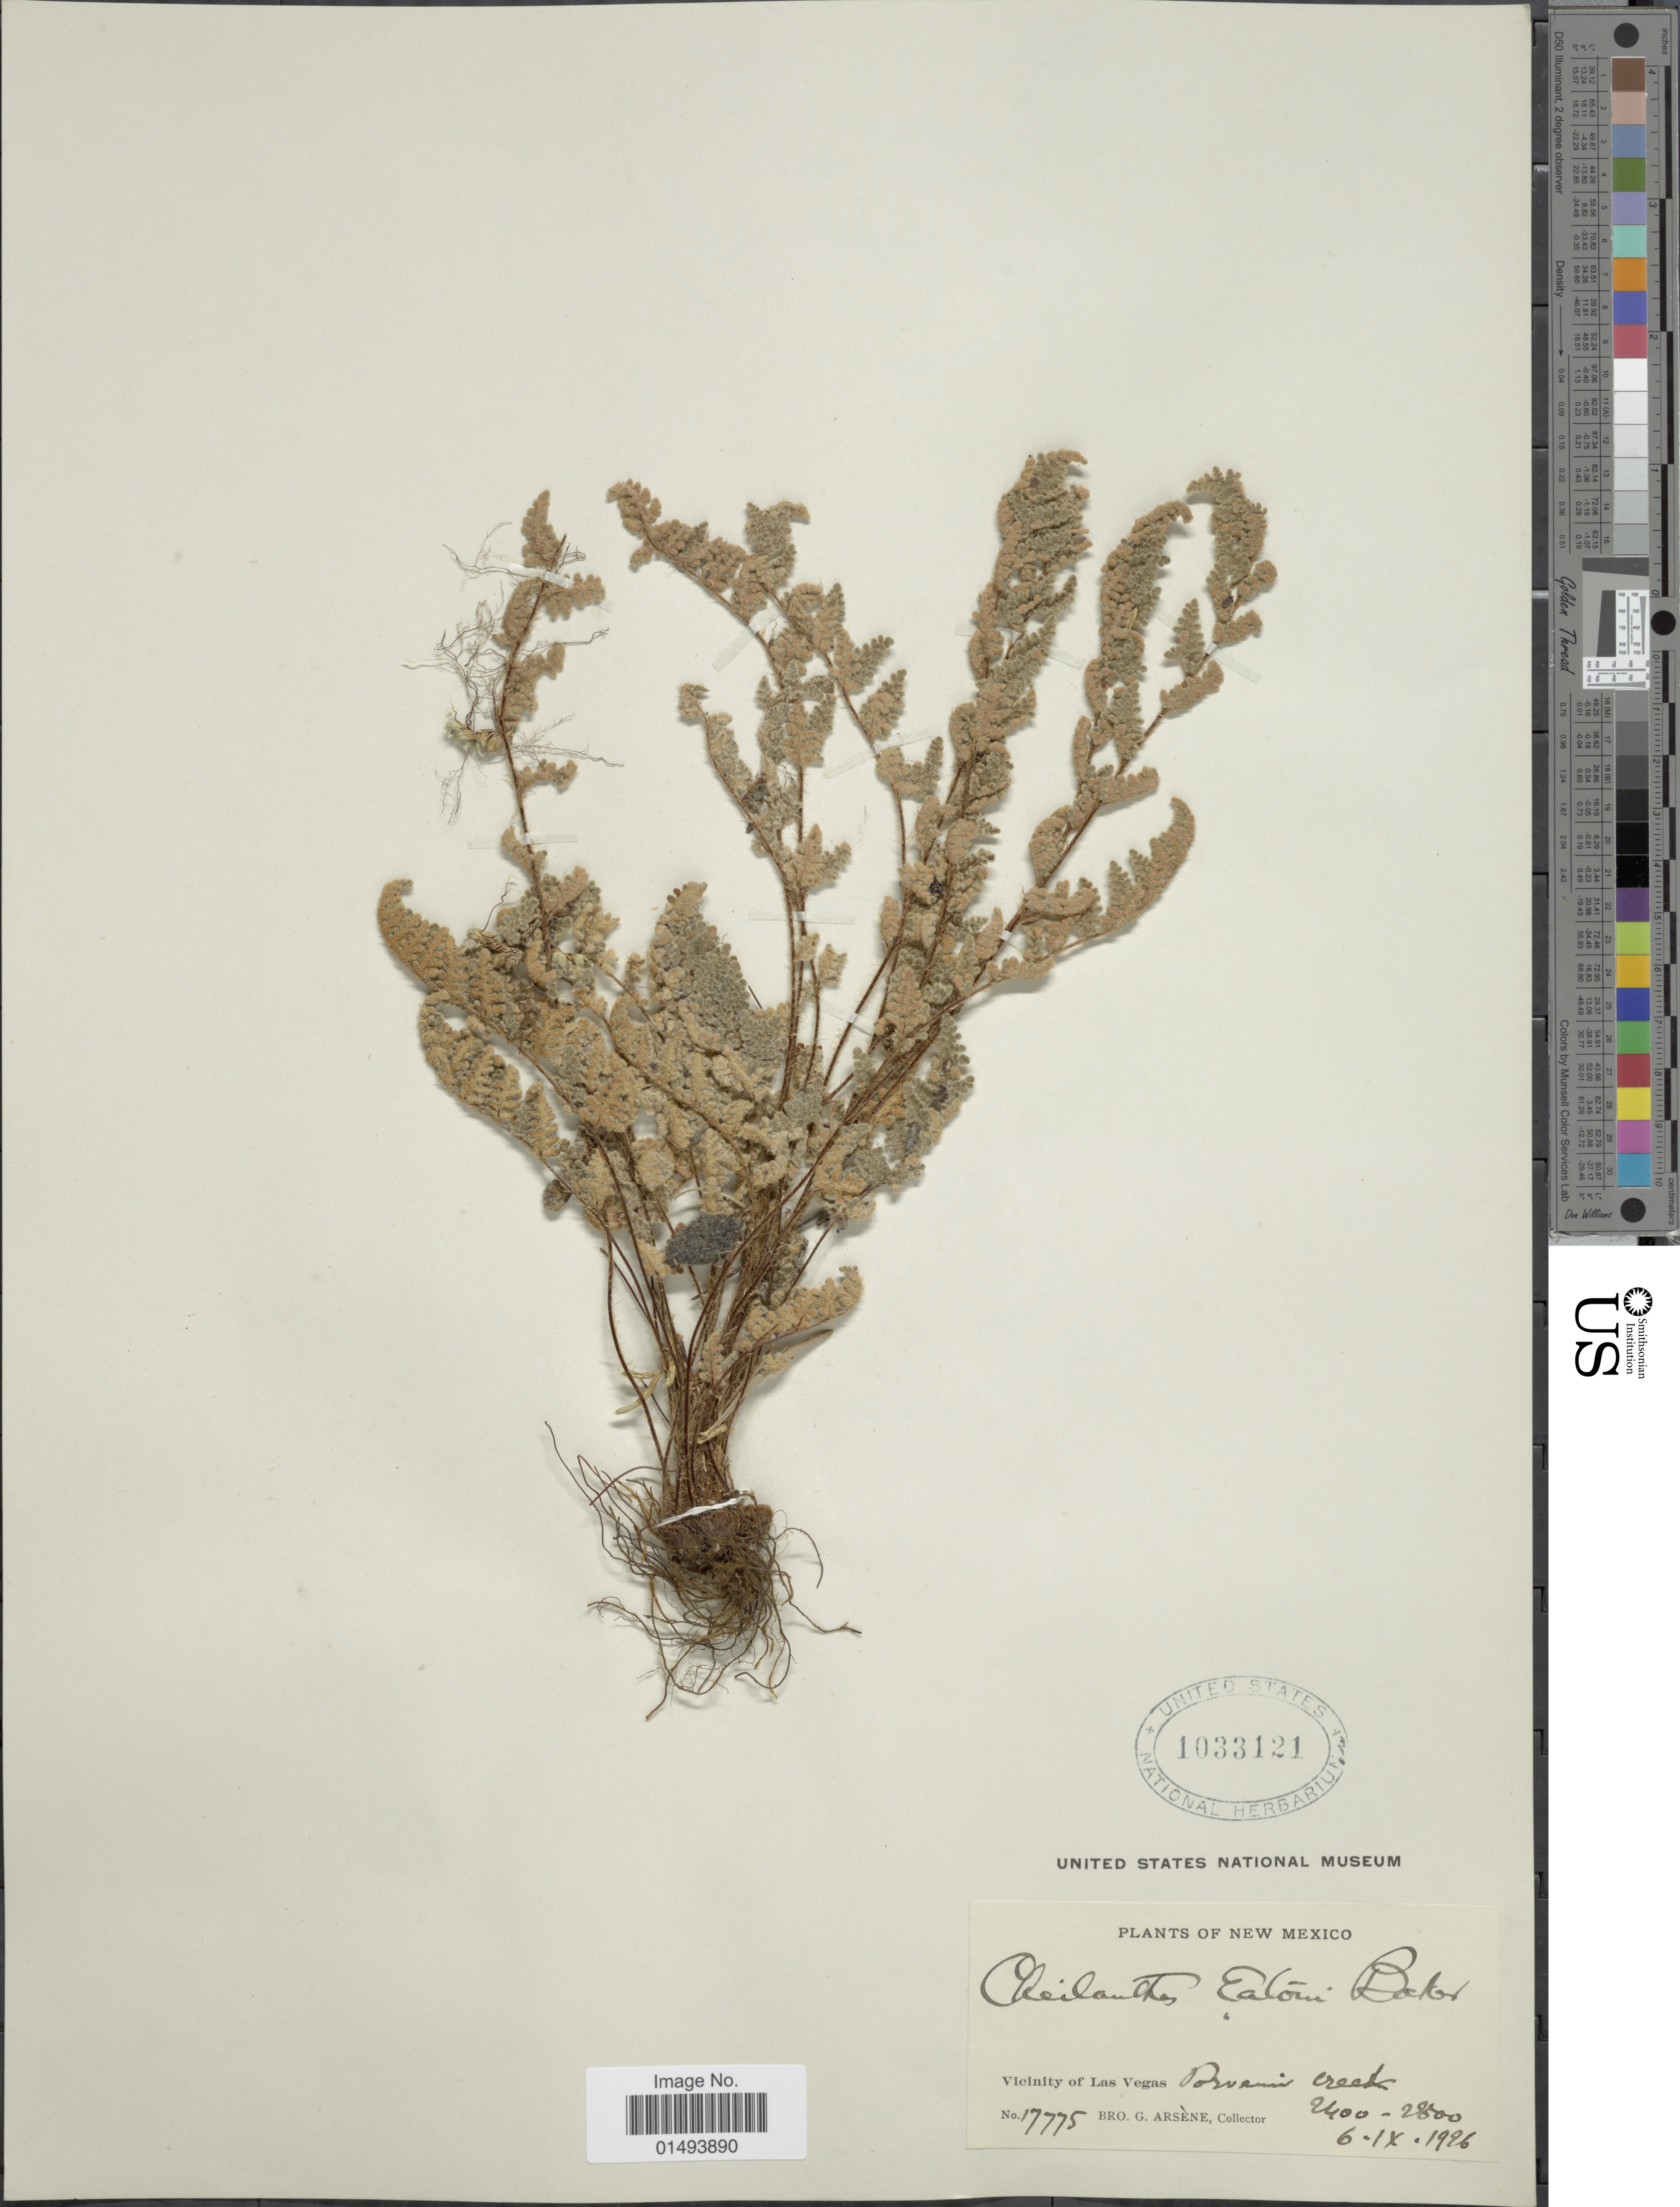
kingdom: Plantae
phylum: Tracheophyta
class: Polypodiopsida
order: Polypodiales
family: Pteridaceae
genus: Myriopteris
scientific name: Myriopteris rufa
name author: Fée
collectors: Bro. G. Arsène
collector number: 17775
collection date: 1996-09-06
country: United States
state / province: New Mexico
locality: Plants of New Mexico, Vicinity of Las Vegas, Porvenir Creek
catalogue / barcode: US 1033121